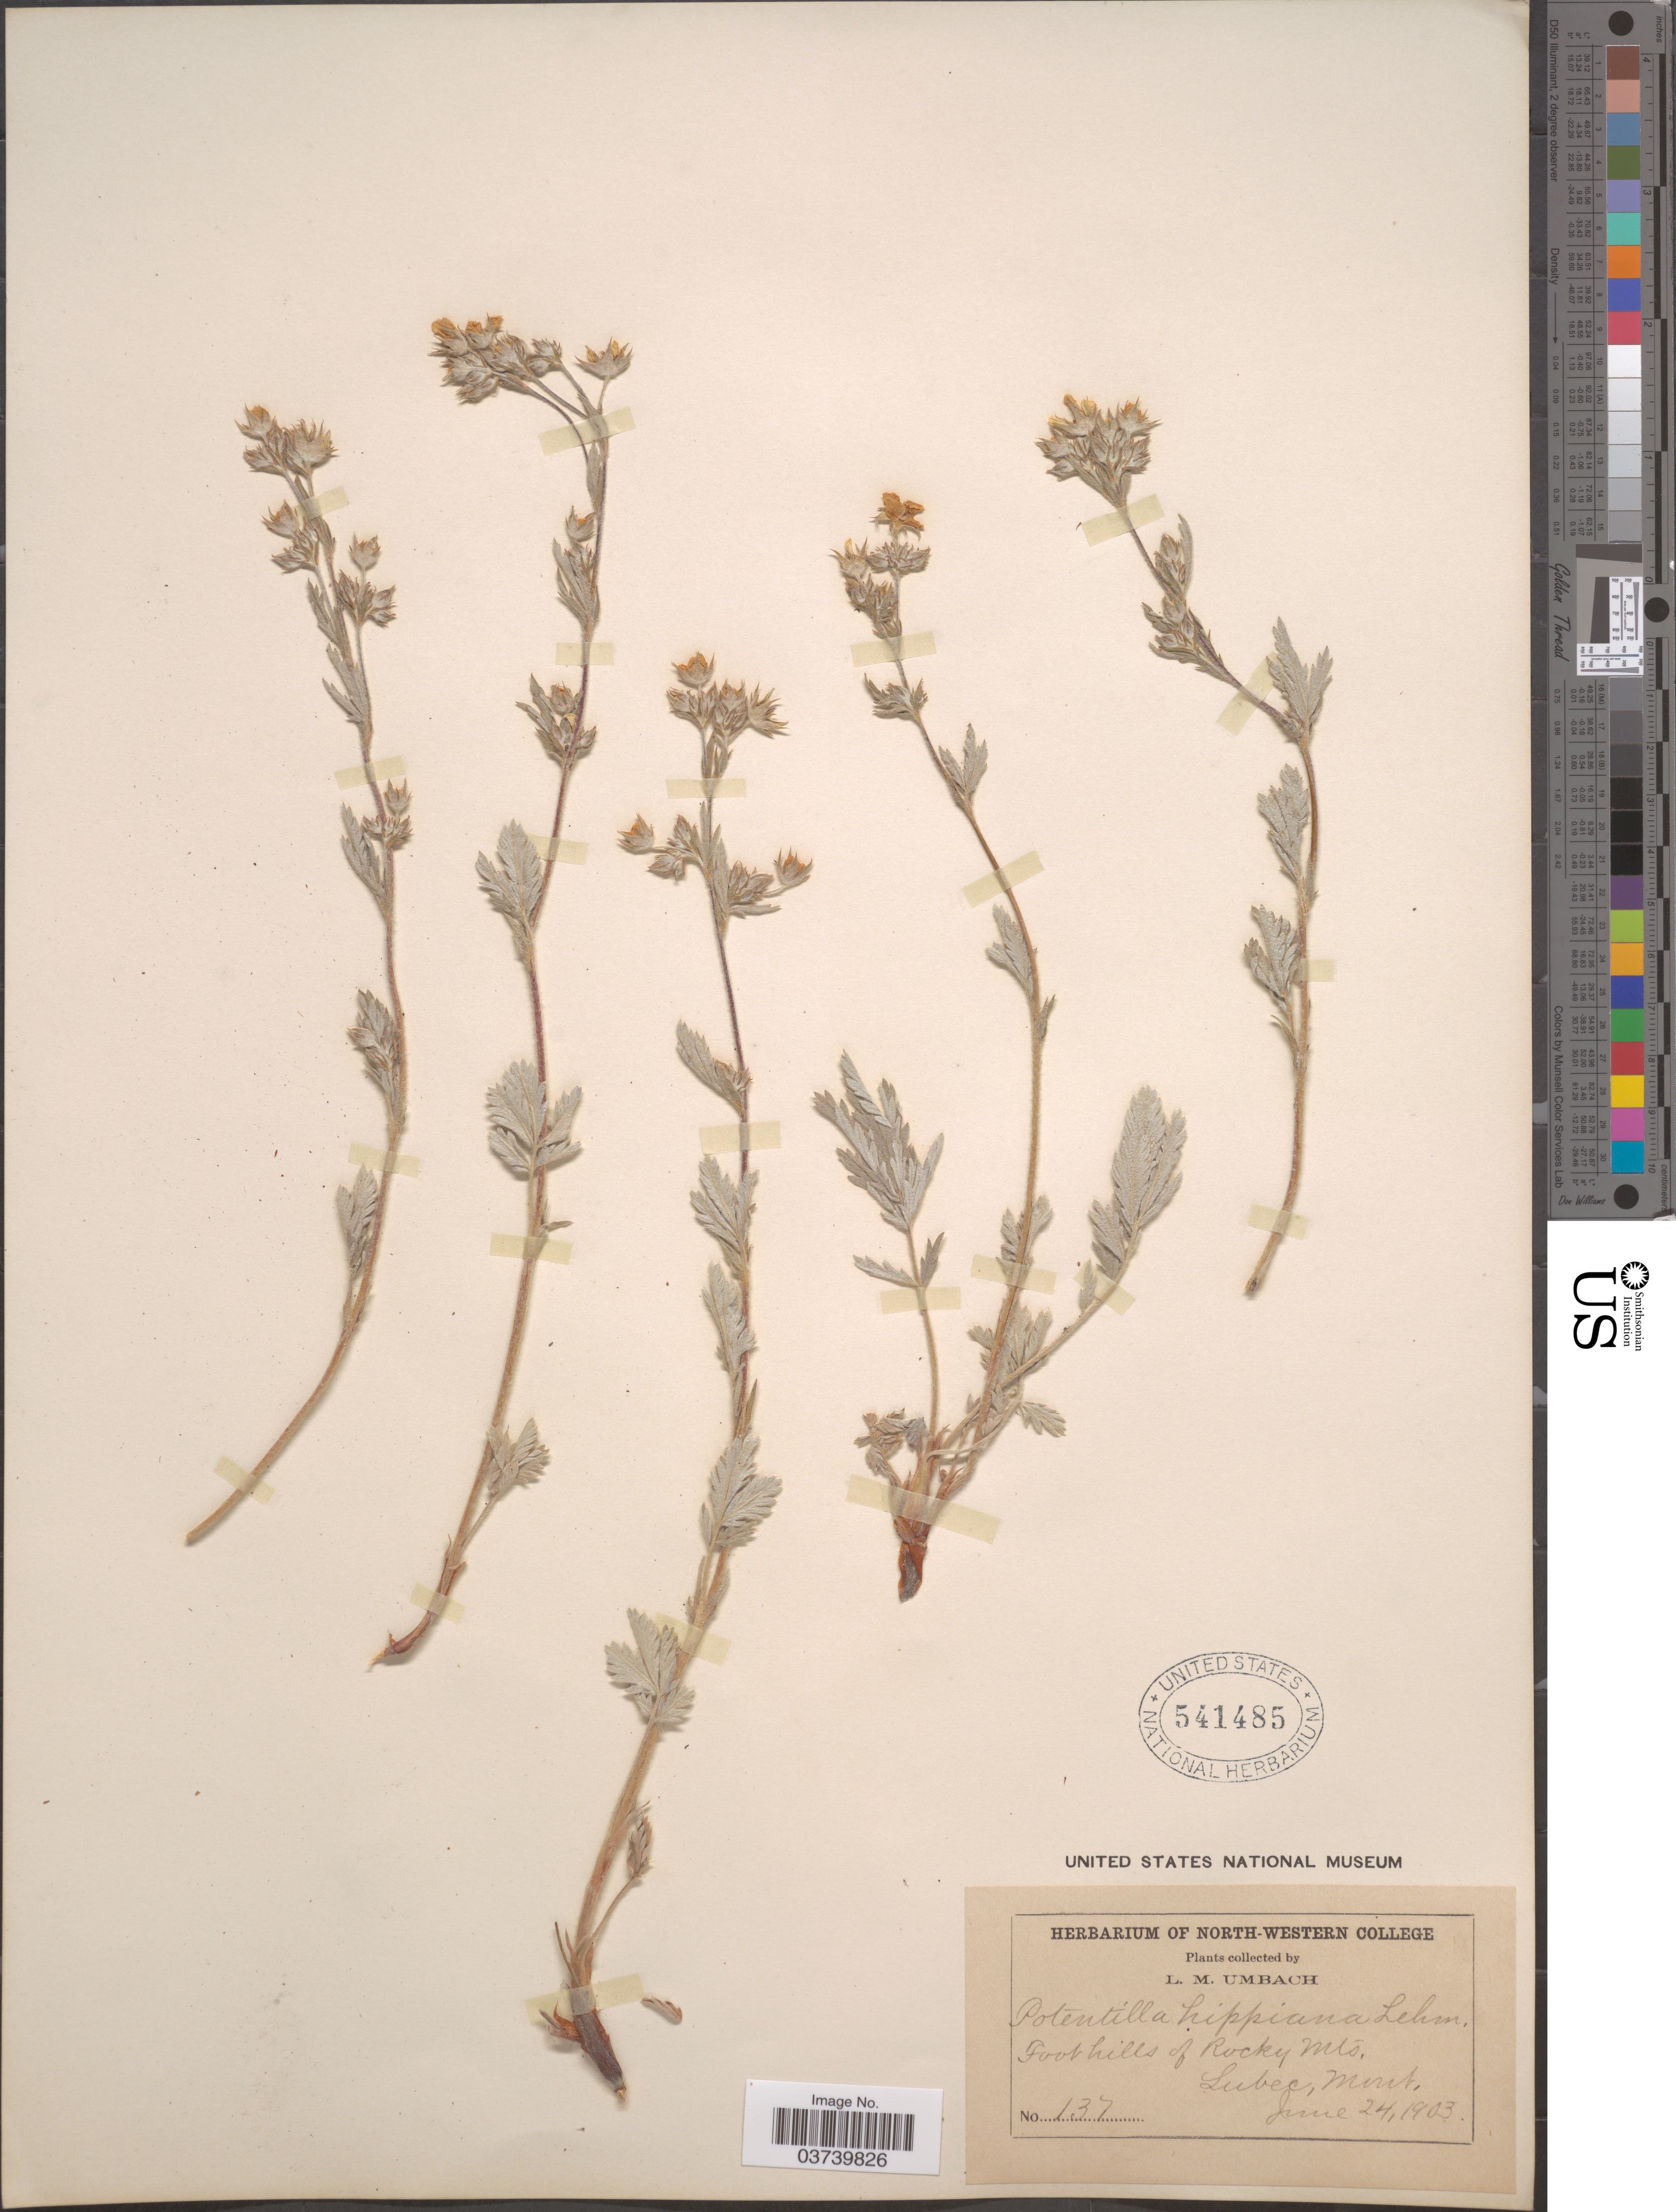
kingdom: Plantae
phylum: Tracheophyta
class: Magnoliopsida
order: Rosales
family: Rosaceae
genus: Potentilla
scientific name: Potentilla hippiana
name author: Lehm.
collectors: L. M. Umbach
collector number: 137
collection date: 1903-06-24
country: United States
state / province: Montana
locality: Foothills of Rocky Mts. Lubec.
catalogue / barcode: US 541485